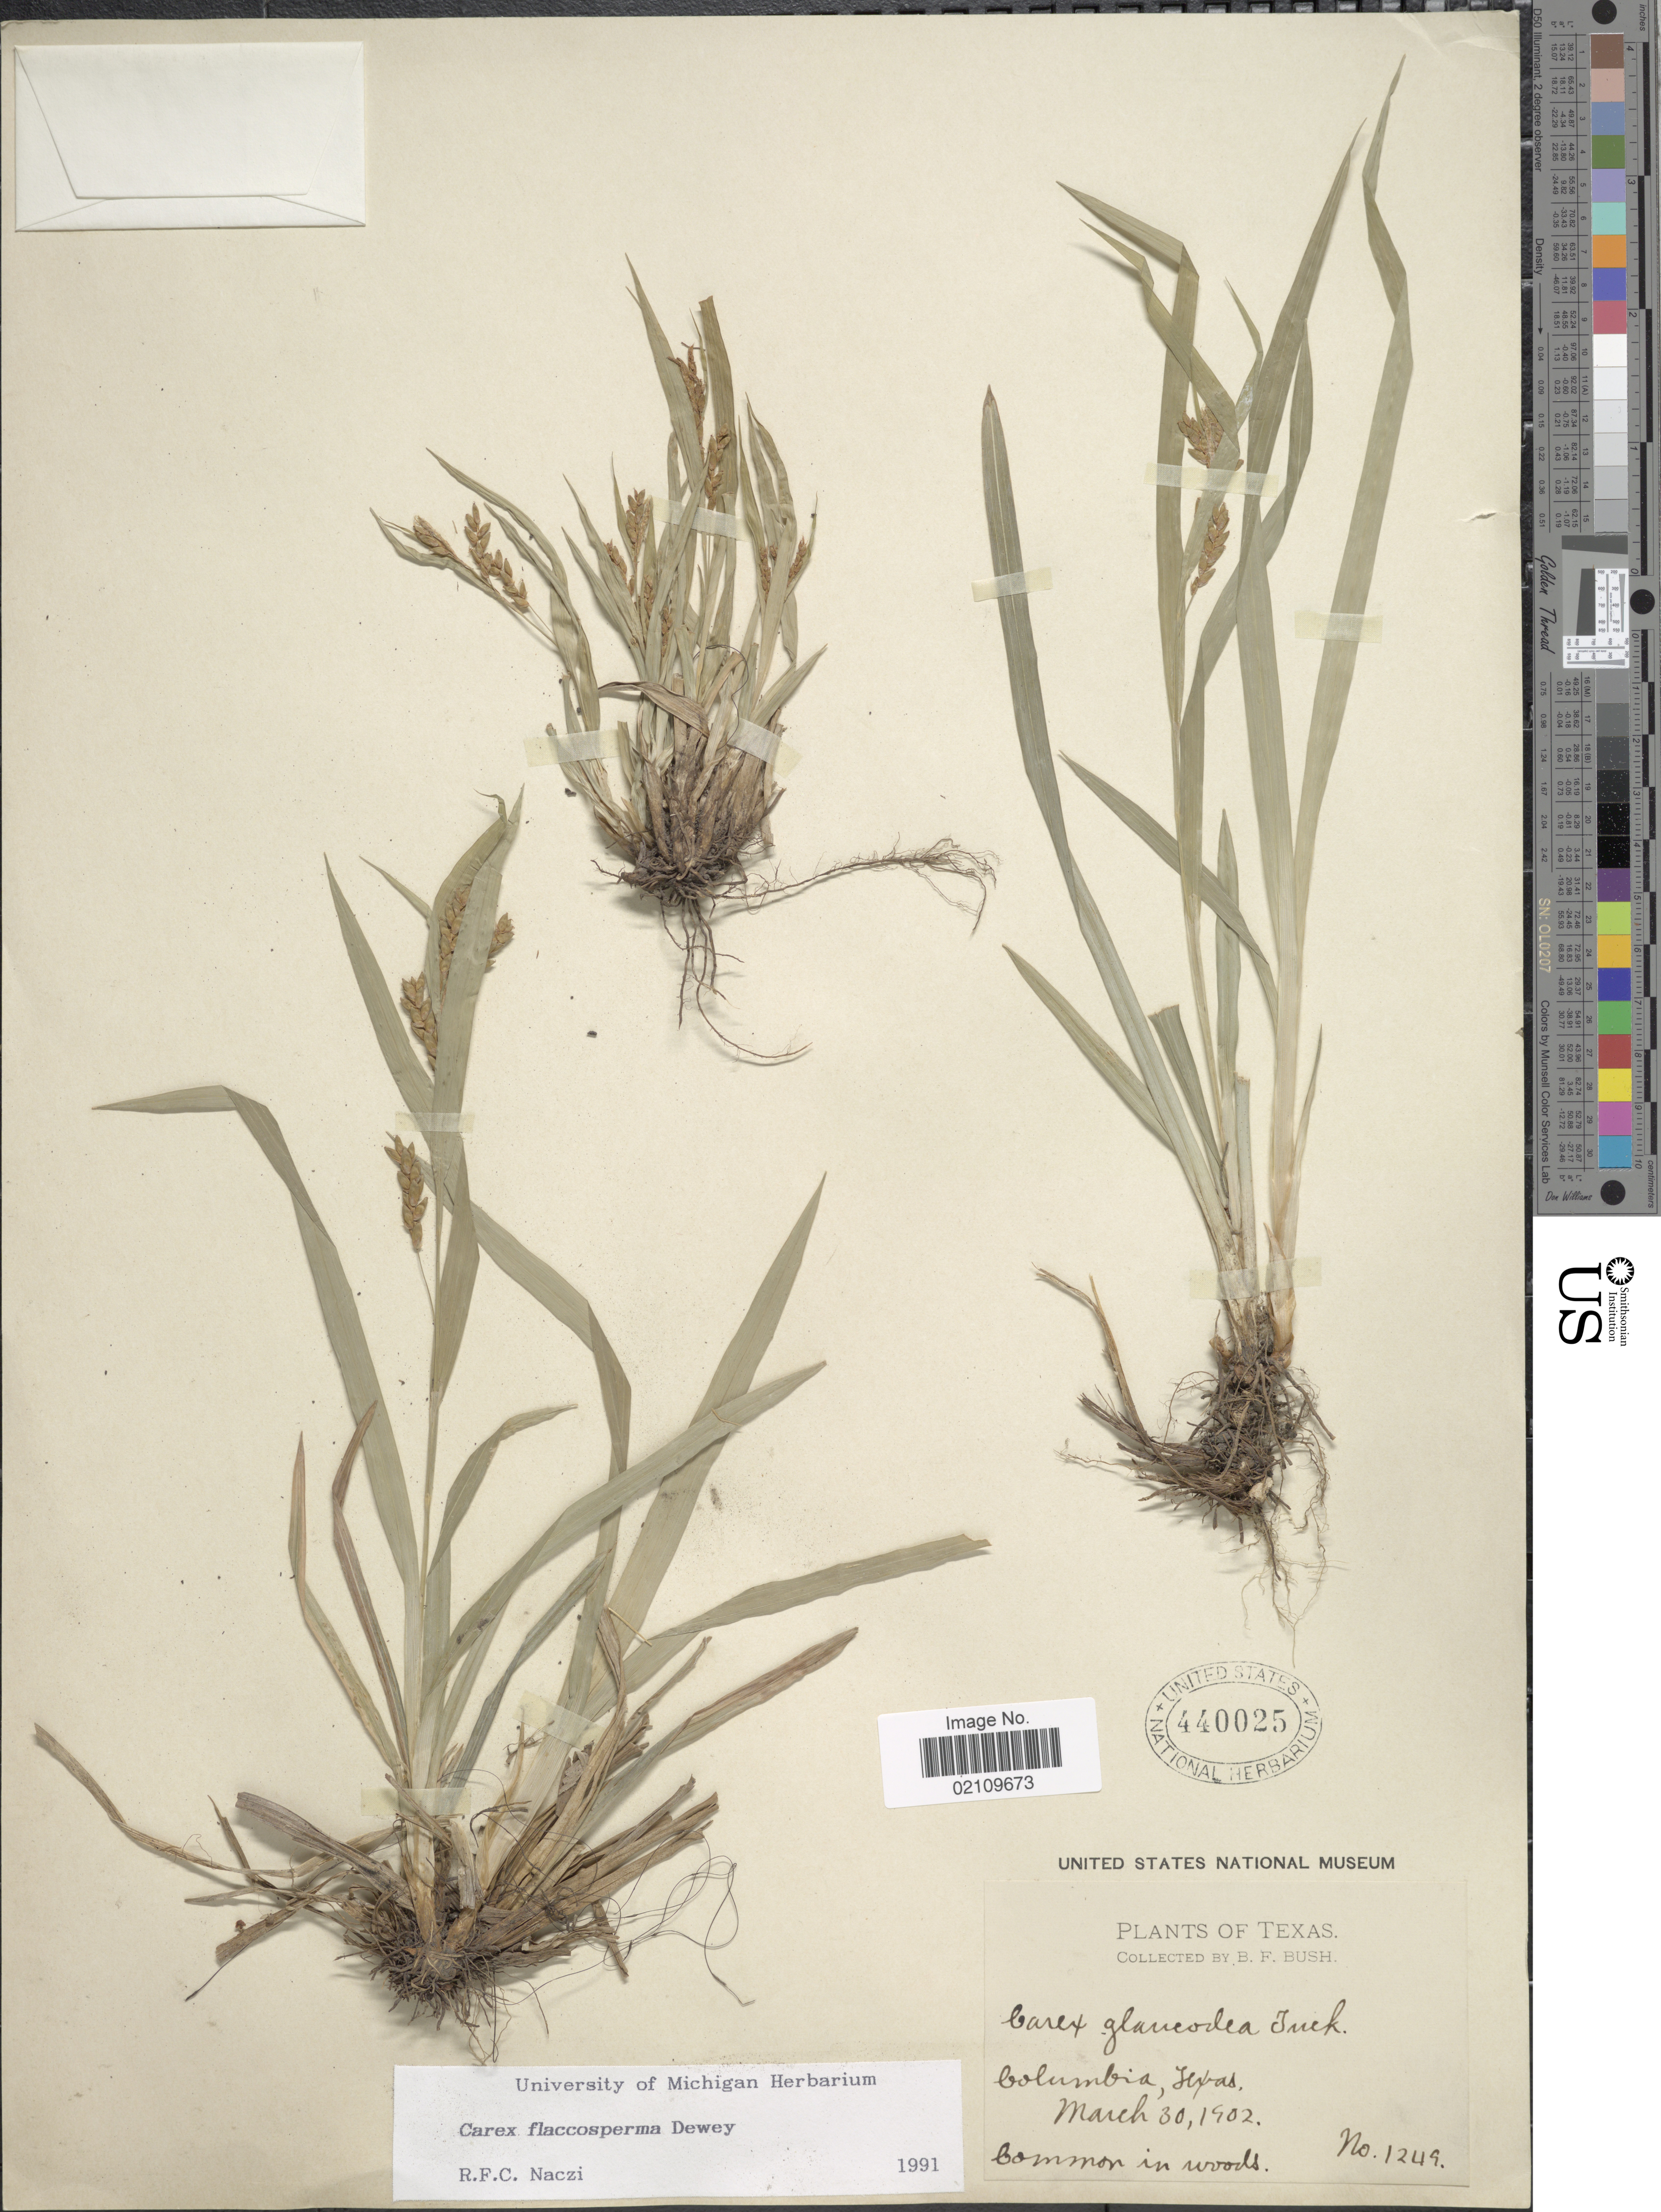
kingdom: Plantae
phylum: Tracheophyta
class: Liliopsida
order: Poales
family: Cyperaceae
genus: Carex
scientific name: Carex flaccosperma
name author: Dewey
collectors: B. F. Bush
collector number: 1249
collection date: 1902-03-30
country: United States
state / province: Texas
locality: Columbia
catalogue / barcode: US 440025